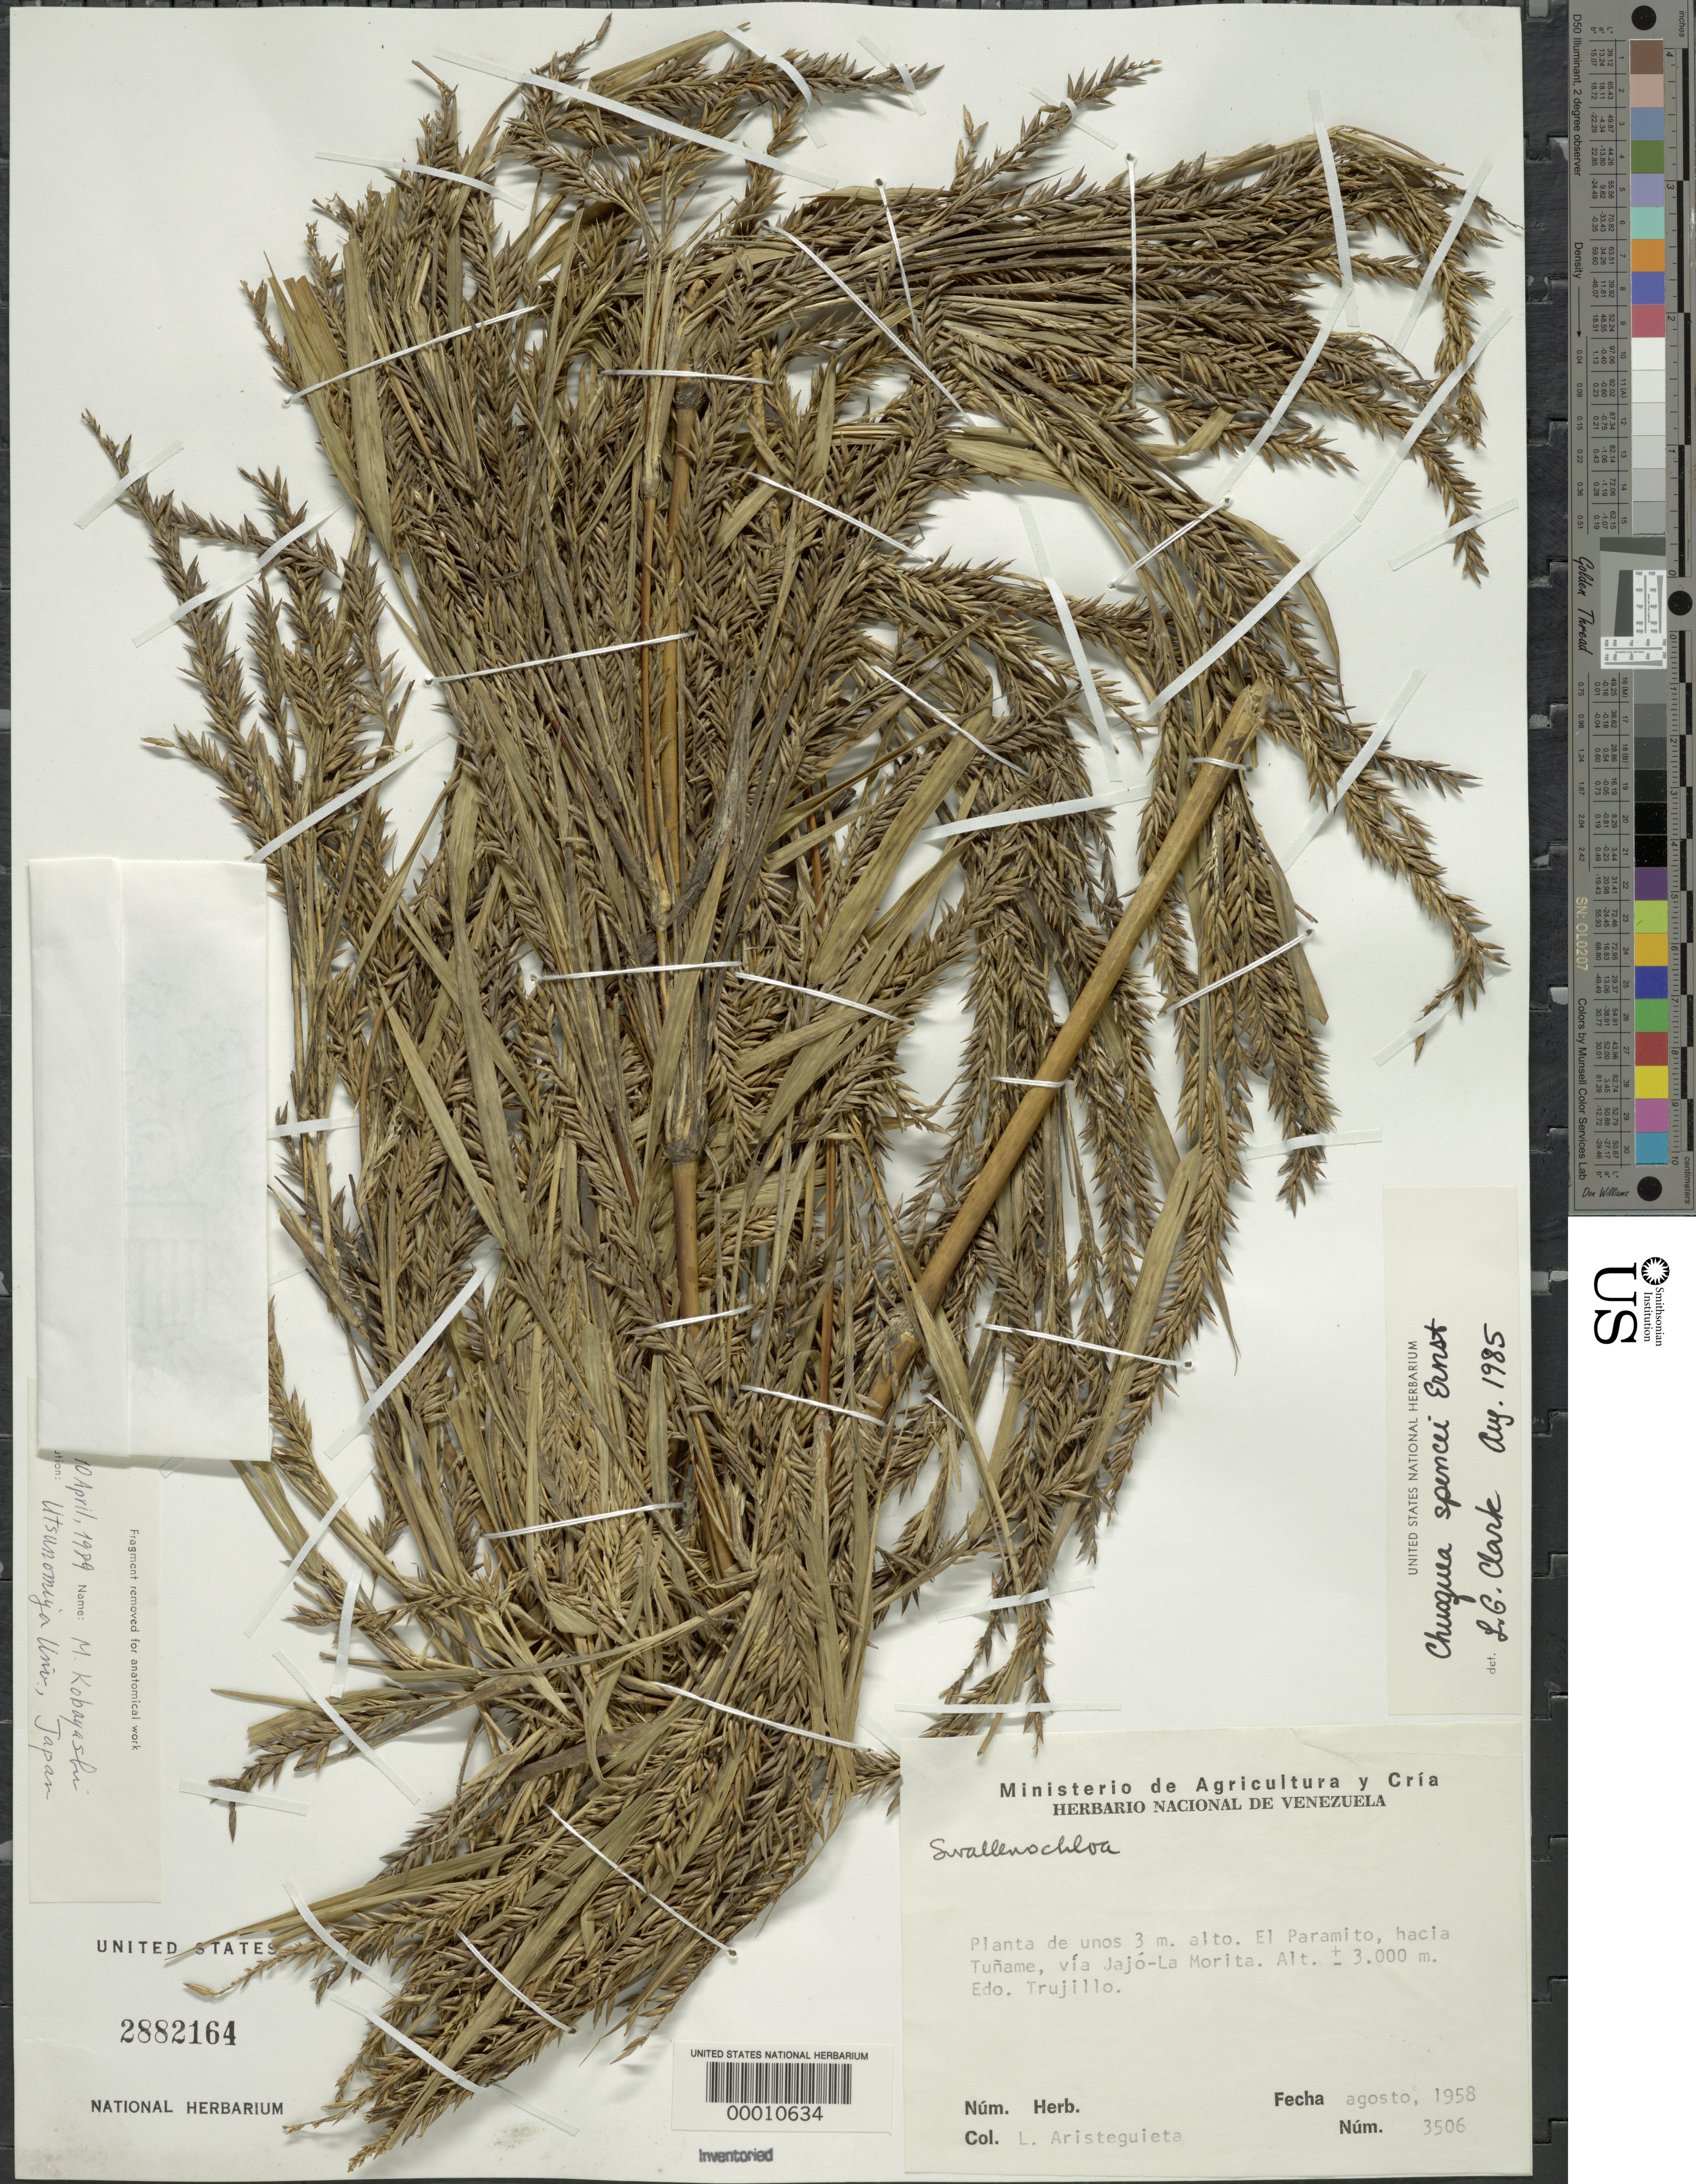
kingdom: Plantae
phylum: Tracheophyta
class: Liliopsida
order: Poales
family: Poaceae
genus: Chusquea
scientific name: Chusquea spencei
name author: Ernst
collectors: L. Aristeguieta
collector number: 3506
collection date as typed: Aug 1958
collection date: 1958-08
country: Venezuela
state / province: Trujillo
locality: El paramito, hacia Tuname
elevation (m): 3000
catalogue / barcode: US 2882164